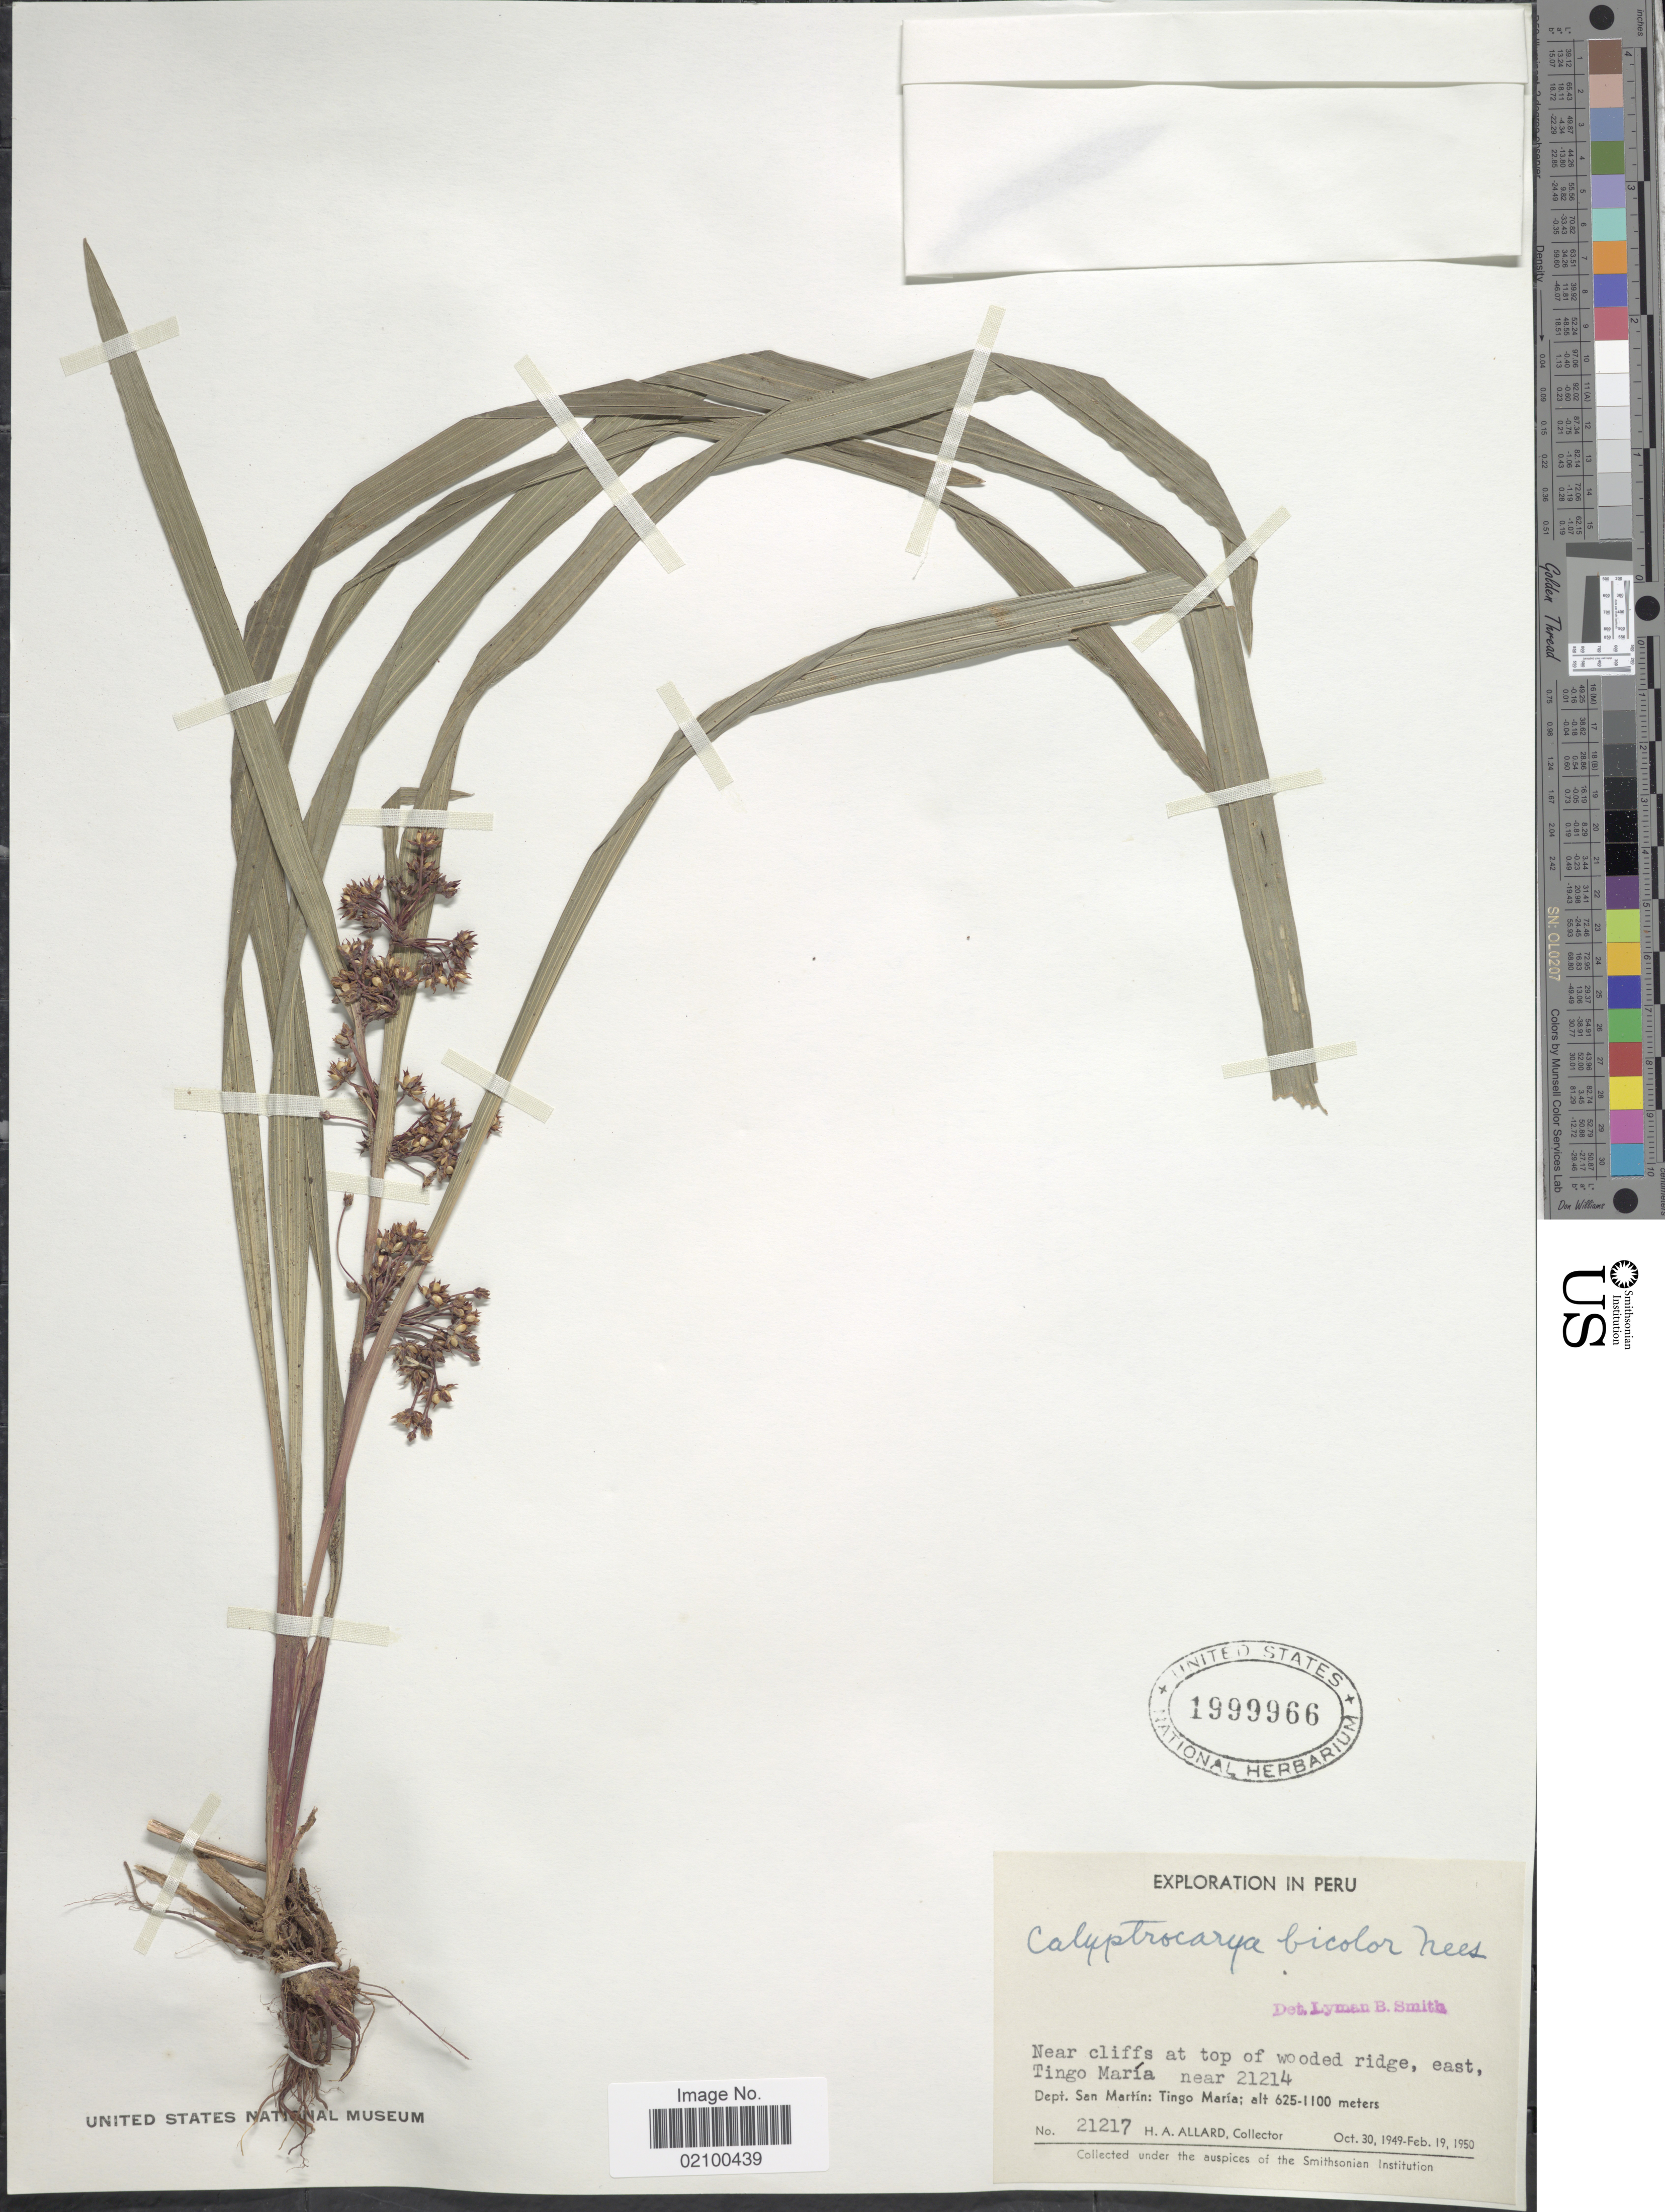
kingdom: Plantae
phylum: Tracheophyta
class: Liliopsida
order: Poales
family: Cyperaceae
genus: Calyptrocarya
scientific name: Calyptrocarya bicolor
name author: (H. Pfeiff.) T. Koyama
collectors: H. A. Allard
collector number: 21217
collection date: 1949-10-30/1950-02-19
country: Peru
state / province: San Martín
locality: Near cliffs at top of wooded ridge, east, Tingo Maria near 21214. Dept. San Martin: Tingo Maria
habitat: near cliffs at top of wooded ridge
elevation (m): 625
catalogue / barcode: US 1999966